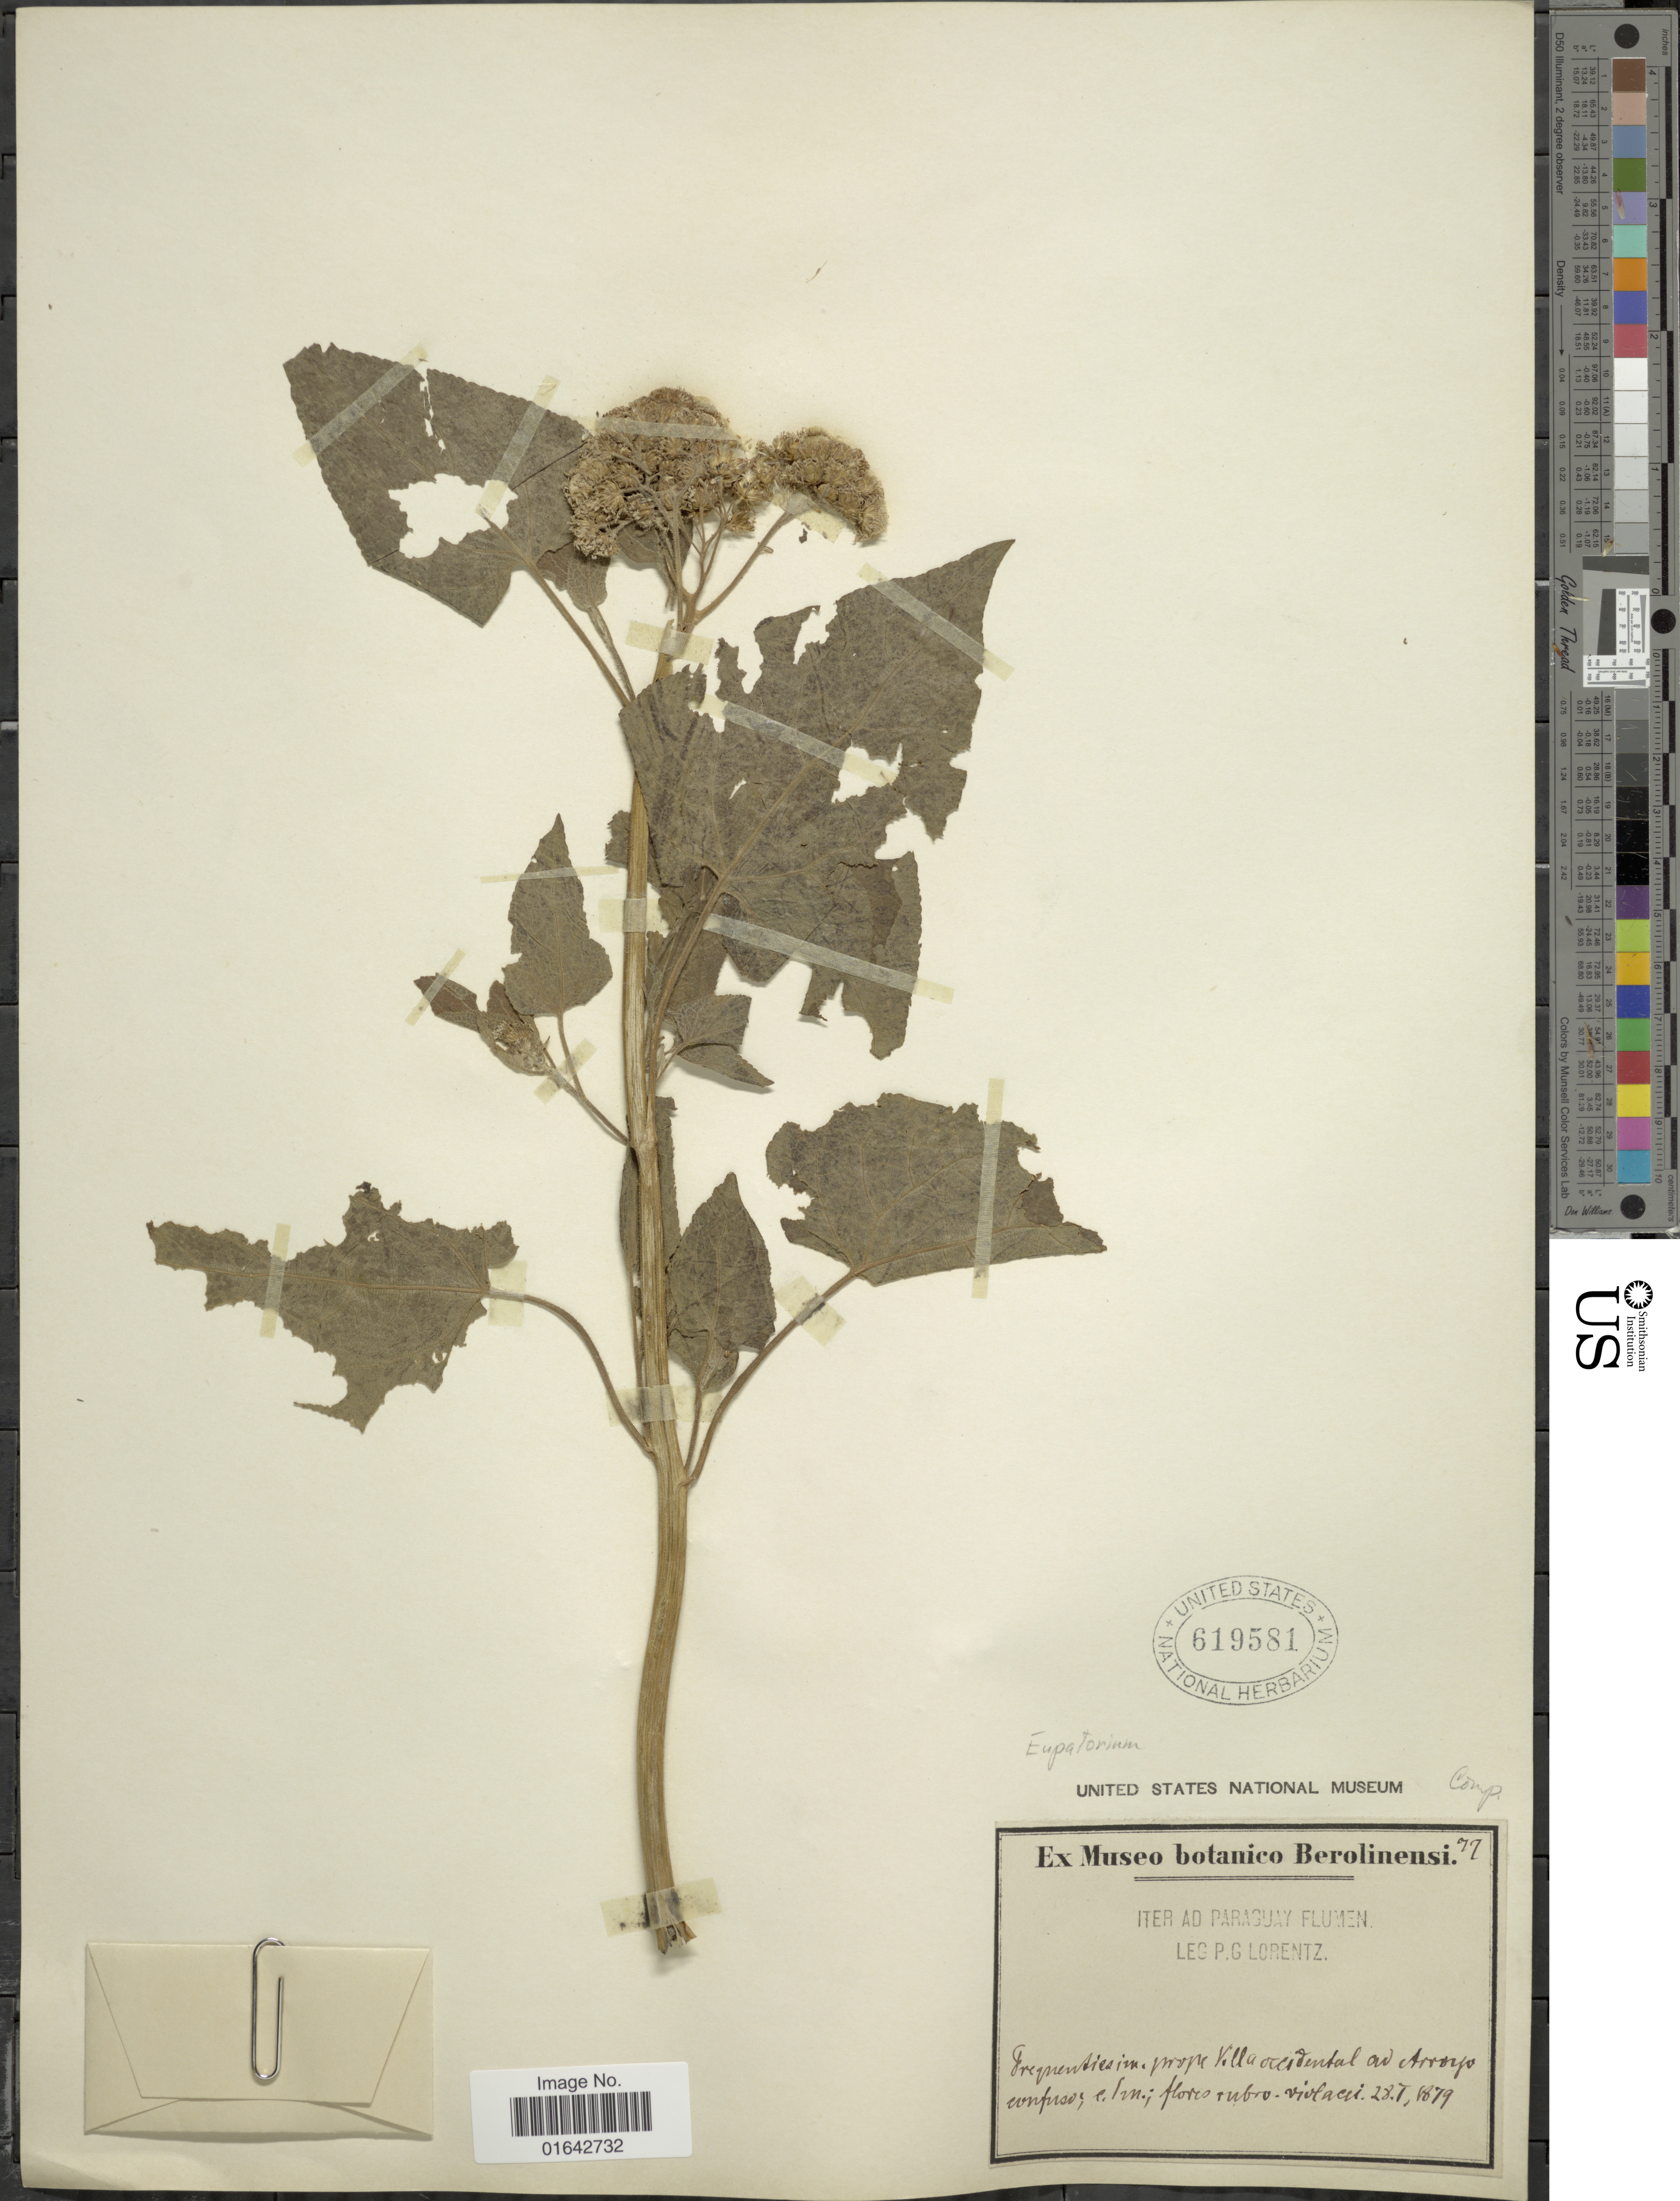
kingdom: Plantae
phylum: Tracheophyta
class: Magnoliopsida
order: Asterales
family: Asteraceae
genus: Urolepis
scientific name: Urolepis hecatantha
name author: (DC.) R.M. King & H. Rob.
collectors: P. G. Lorentz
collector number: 77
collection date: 1879-01-28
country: Paraguay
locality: Iter ad Paraguay flumen, prope Villa occidental ad Arroyo confuso.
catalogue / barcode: US 619581